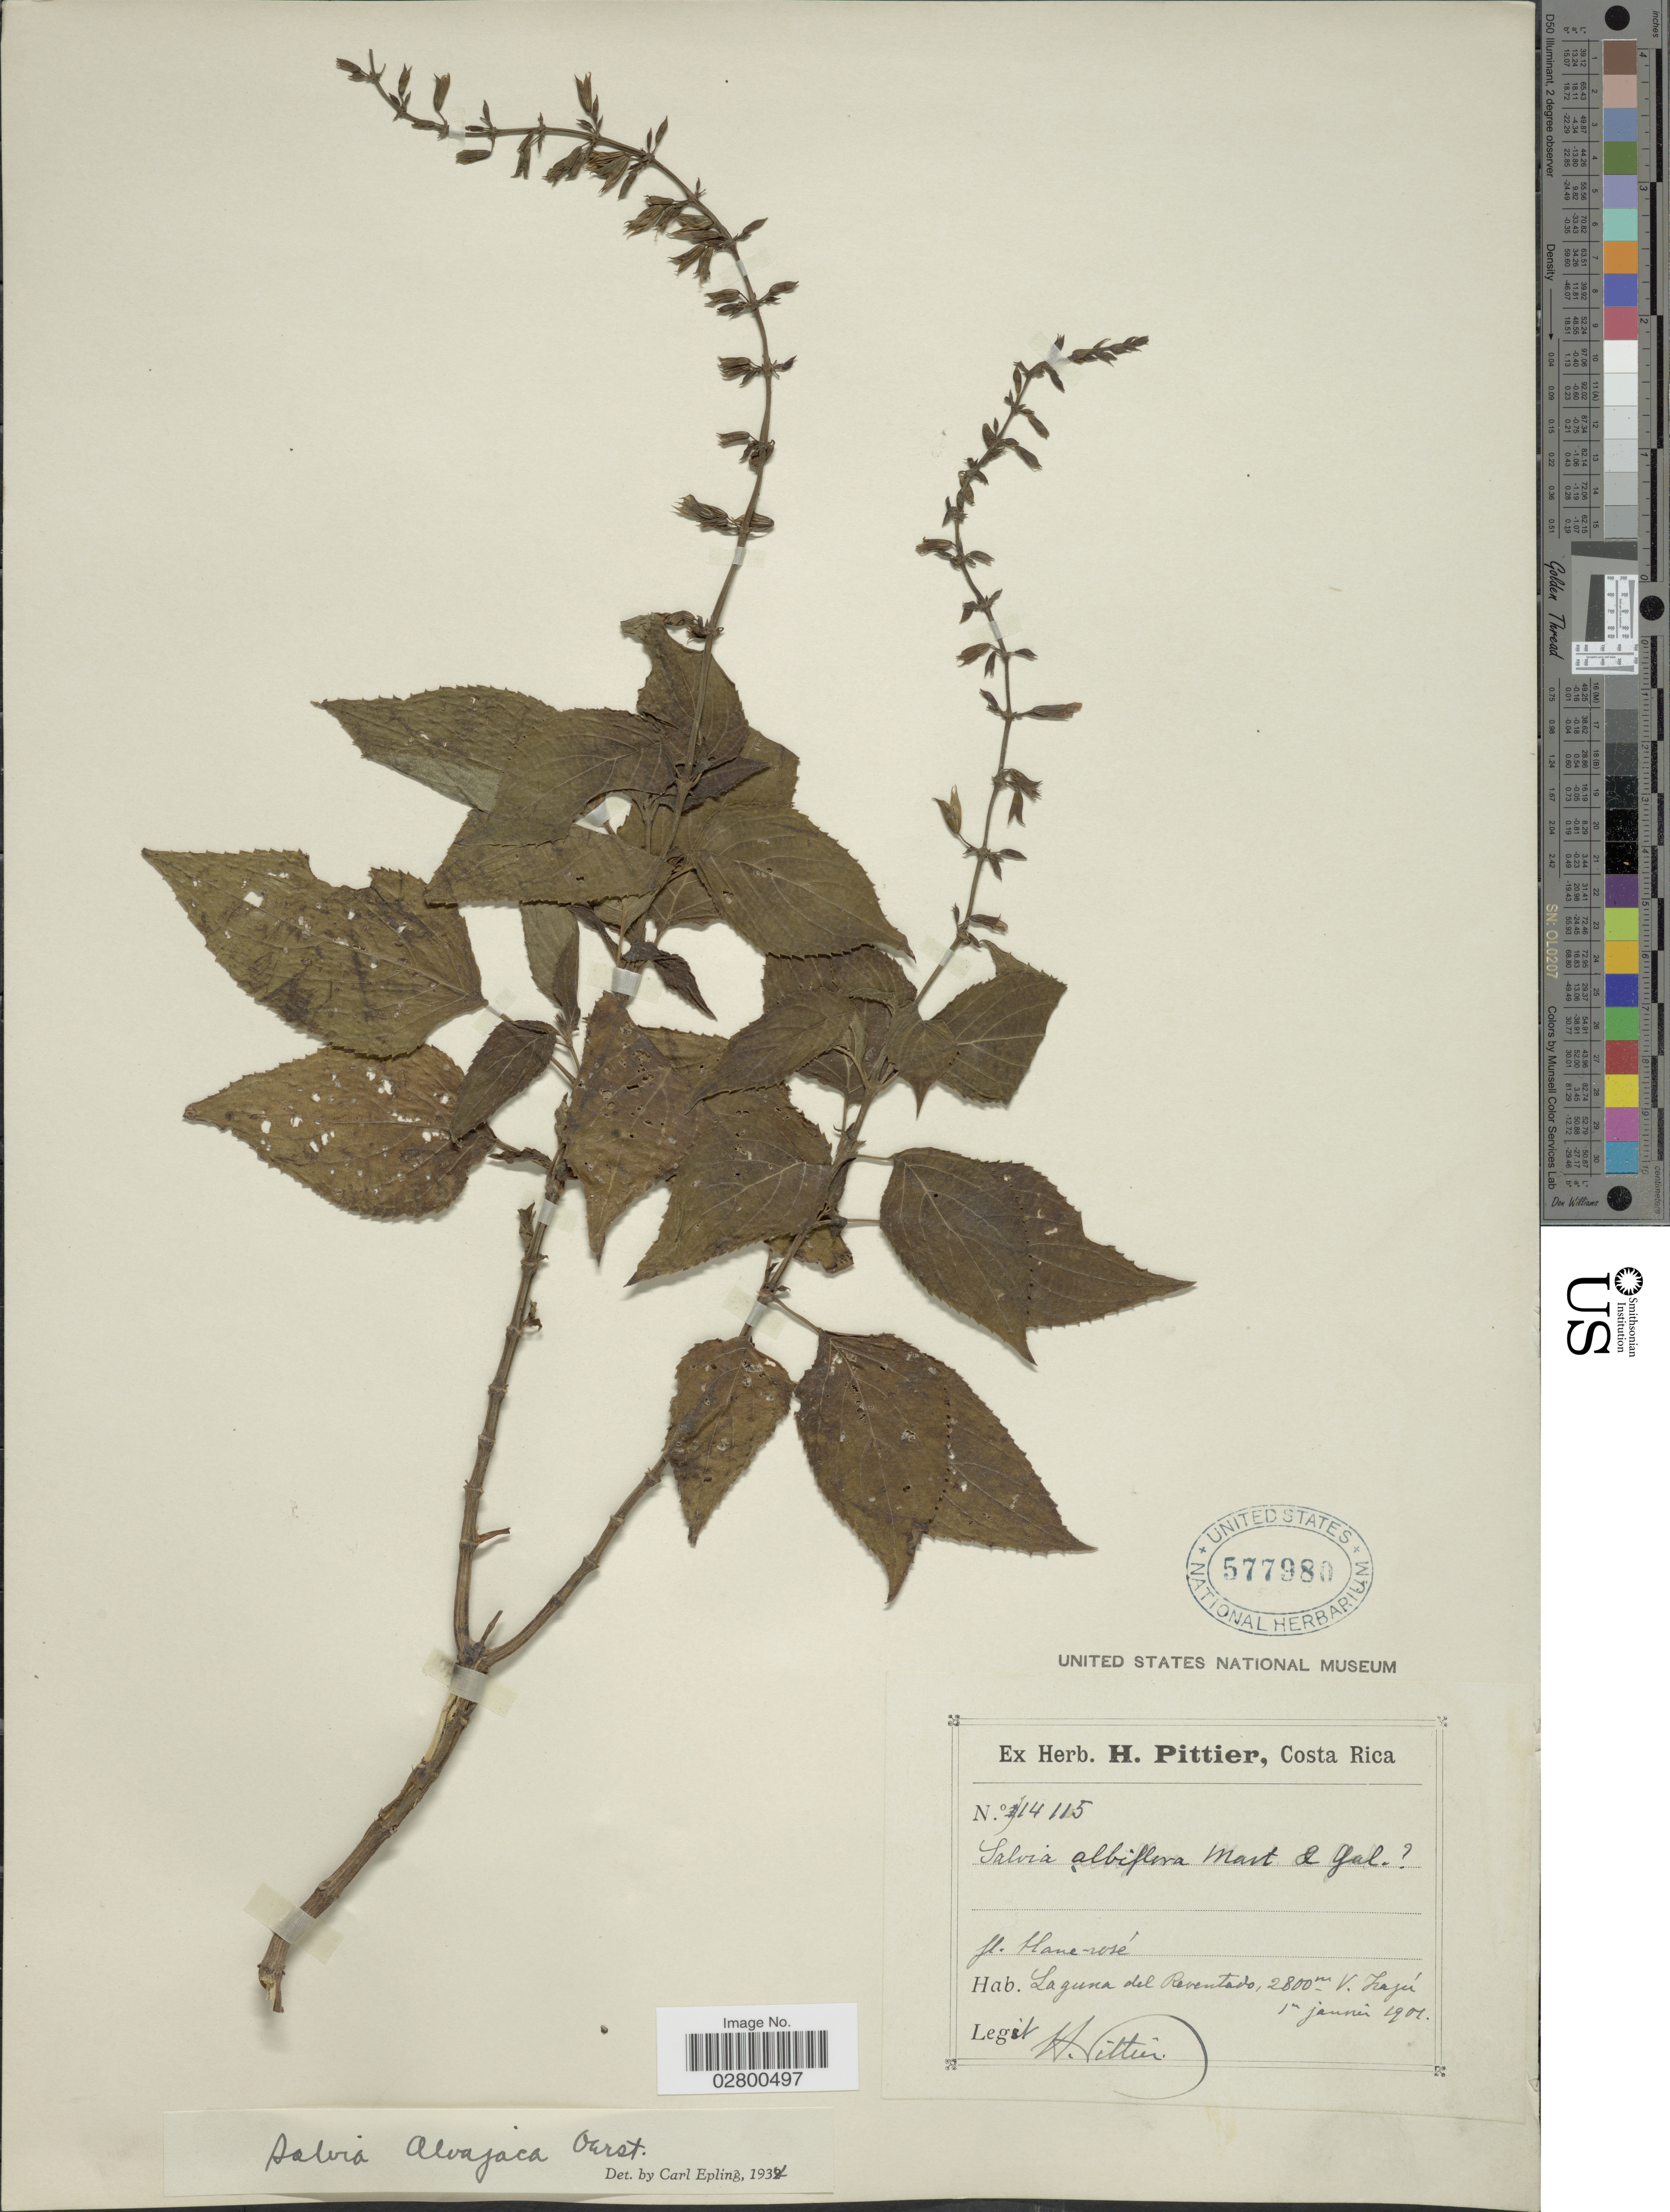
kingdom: Plantae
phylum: Tracheophyta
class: Magnoliopsida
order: Lamiales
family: Lamiaceae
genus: Salvia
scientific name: Salvia alvajaca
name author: Oerst.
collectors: H. F. Pittier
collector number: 14115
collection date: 1901-01-01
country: Costa Rica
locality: Laguna del Reventado, V. Irazú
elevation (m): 2800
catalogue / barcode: US 577980